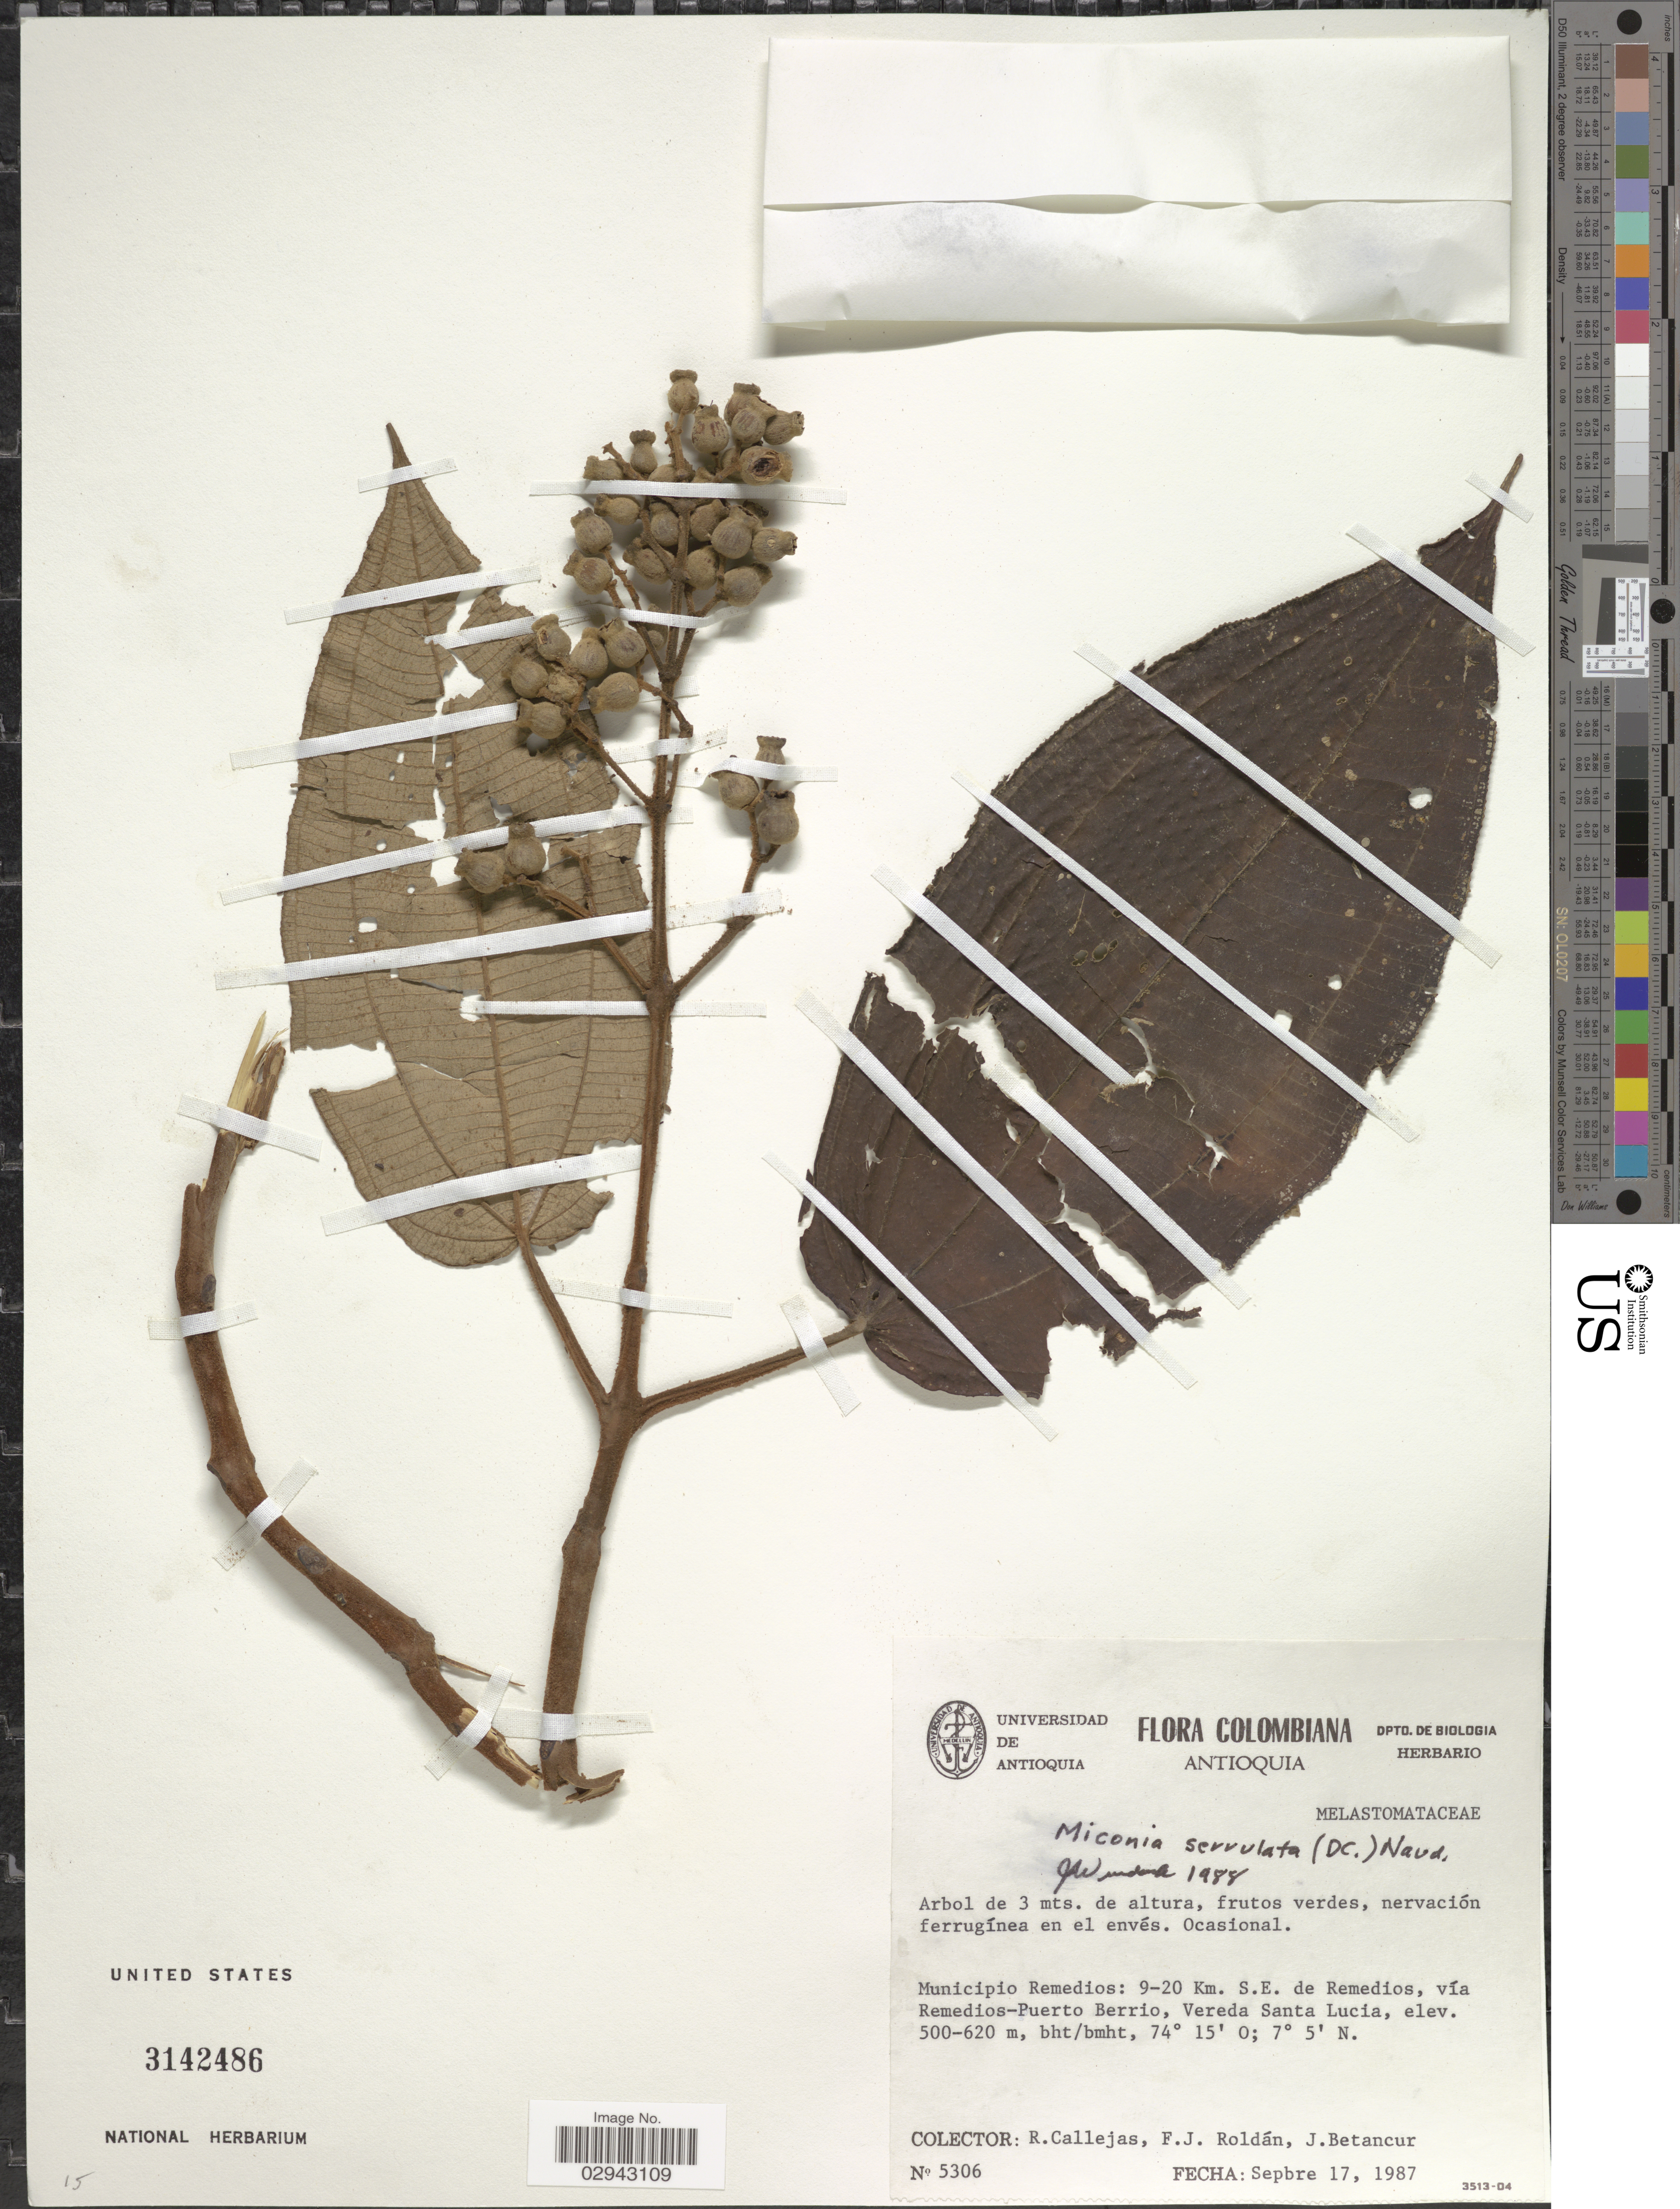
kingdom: Plantae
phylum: Tracheophyta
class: Magnoliopsida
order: Myrtales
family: Melastomataceae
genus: Miconia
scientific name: Miconia serrulata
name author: (DC.) Naudin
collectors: R. Callejas, F. J. Roldán & J. Betancur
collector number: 5306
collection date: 1987-09-17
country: Colombia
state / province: Antioquia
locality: Municipio Remedios: 9-20 Km. S.E. de Remedios, vía Remedios-Puerto Berrio, Vereda Santa Lucia.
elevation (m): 500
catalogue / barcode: US 3142486